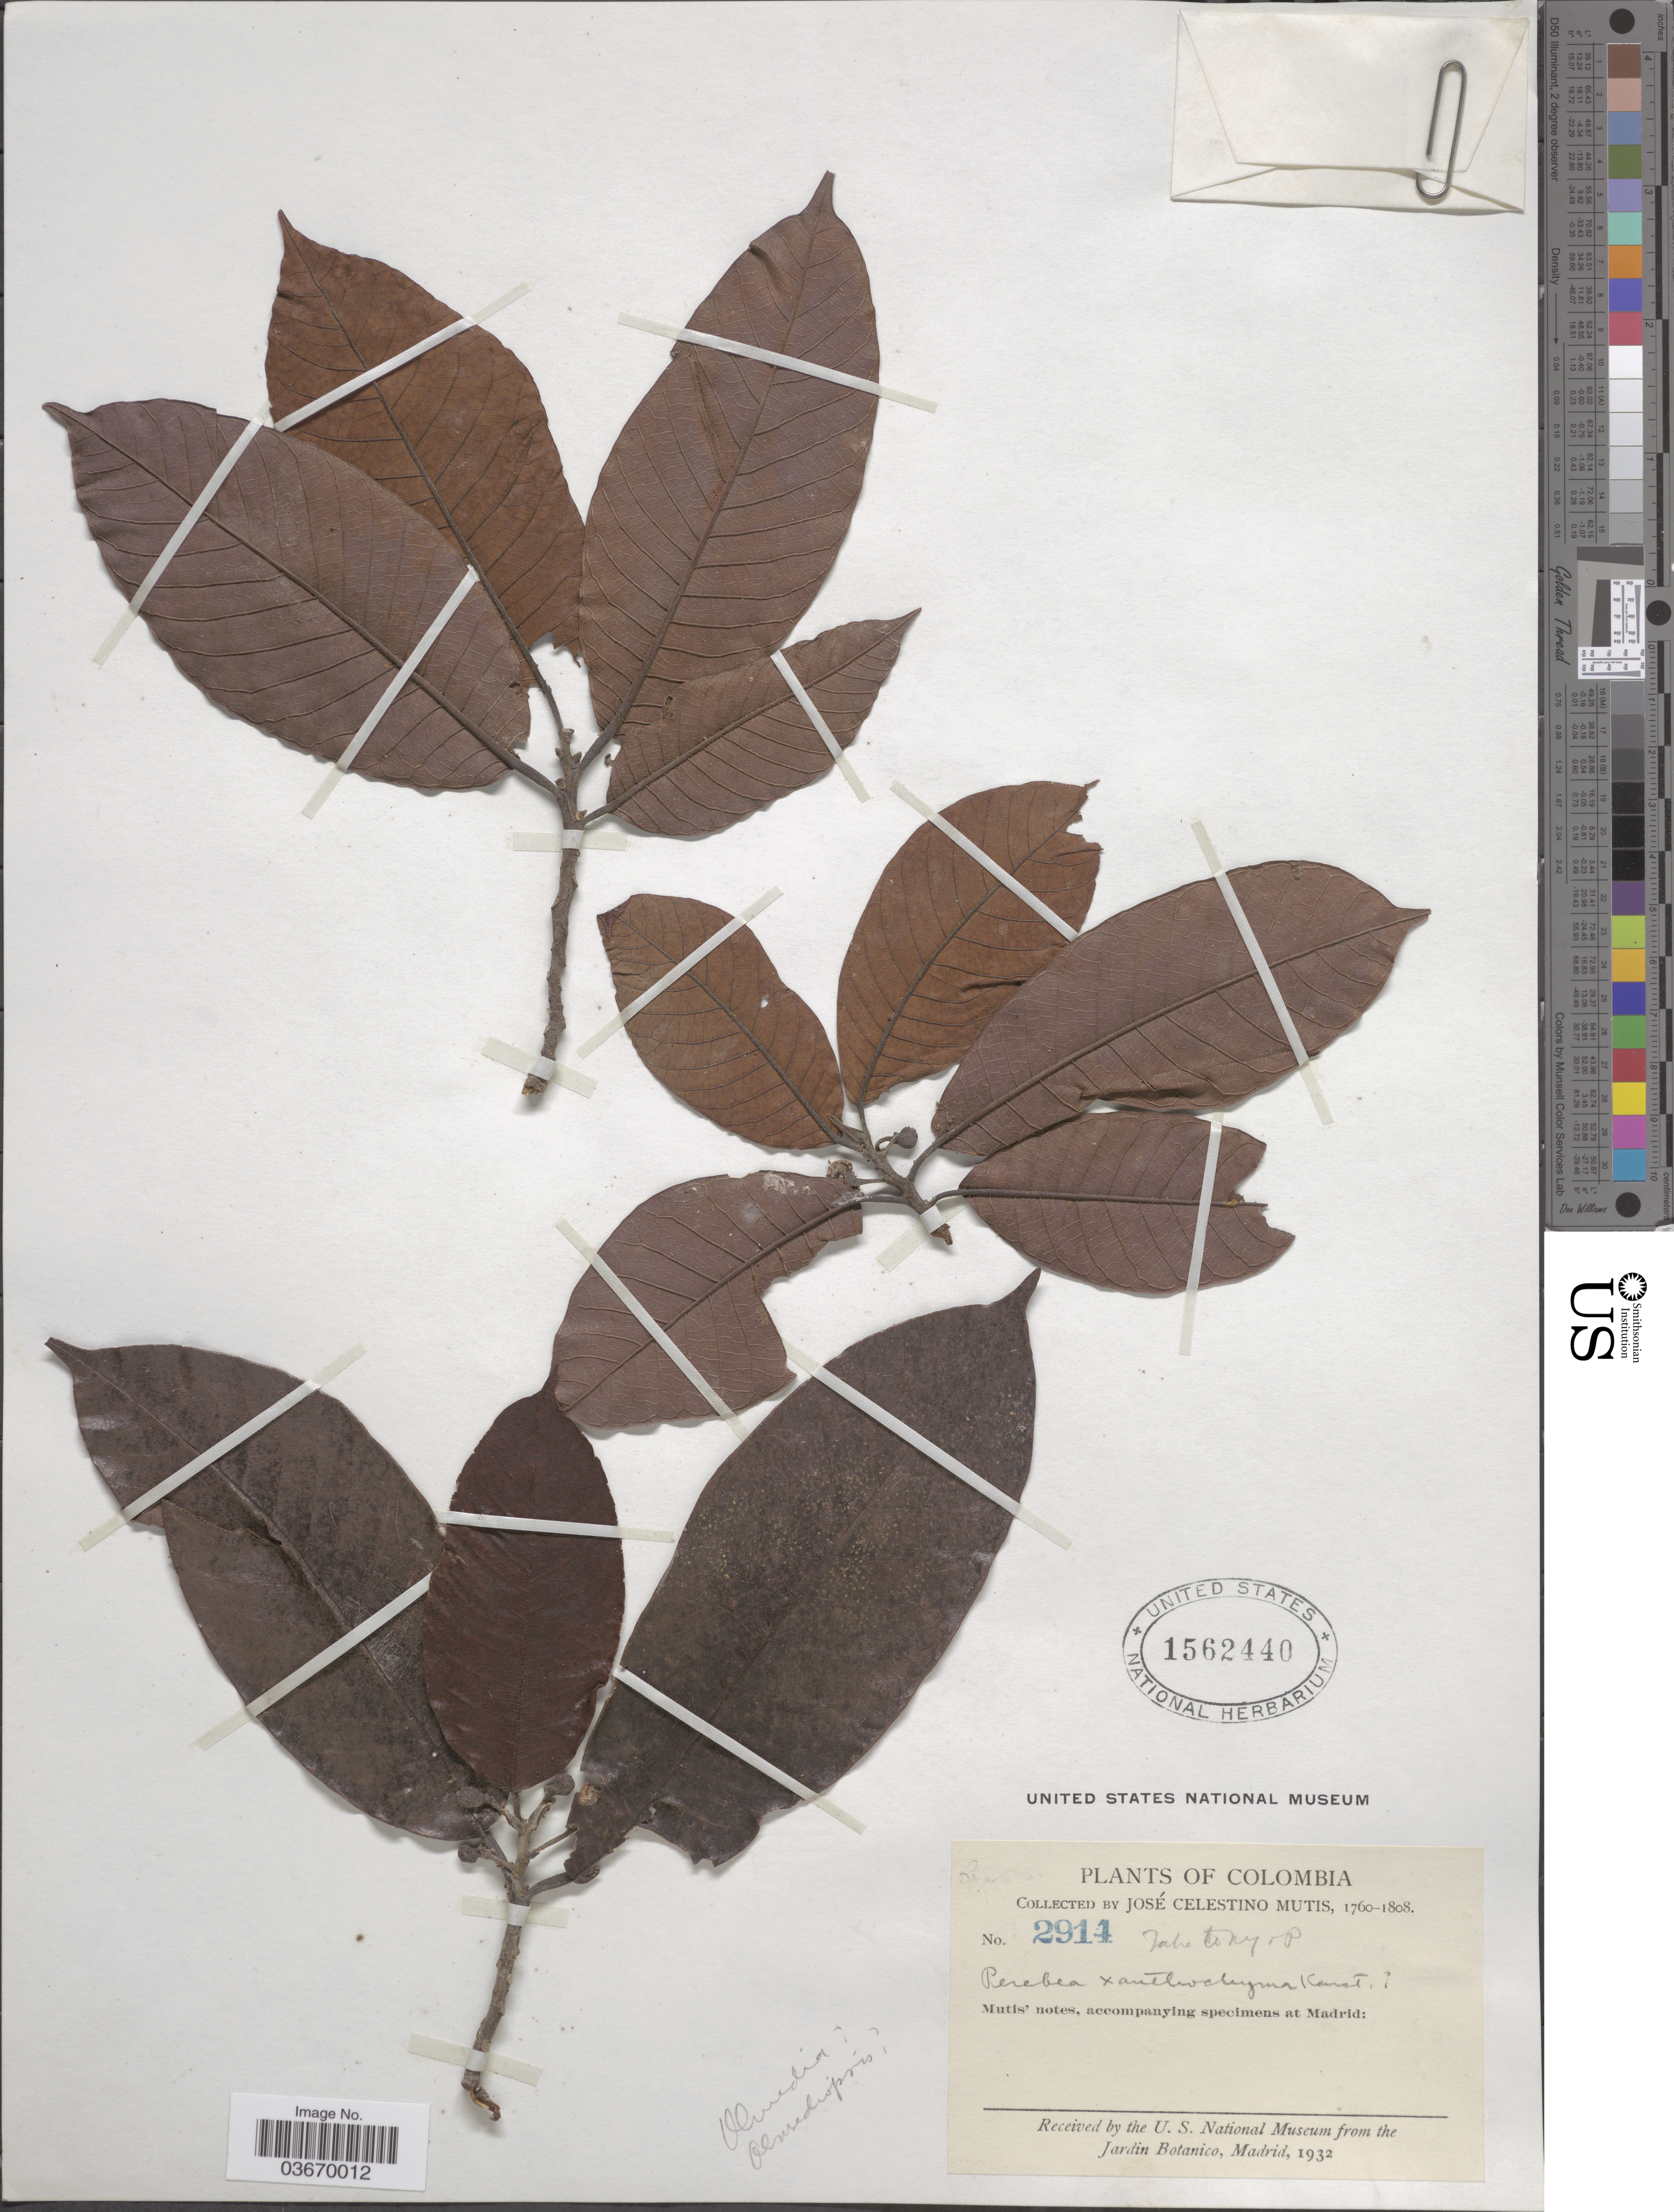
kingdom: Plantae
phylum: Tracheophyta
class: Magnoliopsida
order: Rosales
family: Moraceae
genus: Perebea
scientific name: Perebea xanthochyma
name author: H. Karst.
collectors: J. C. B. Mutis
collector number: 2914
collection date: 1760/1808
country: Colombia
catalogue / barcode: US 1562440